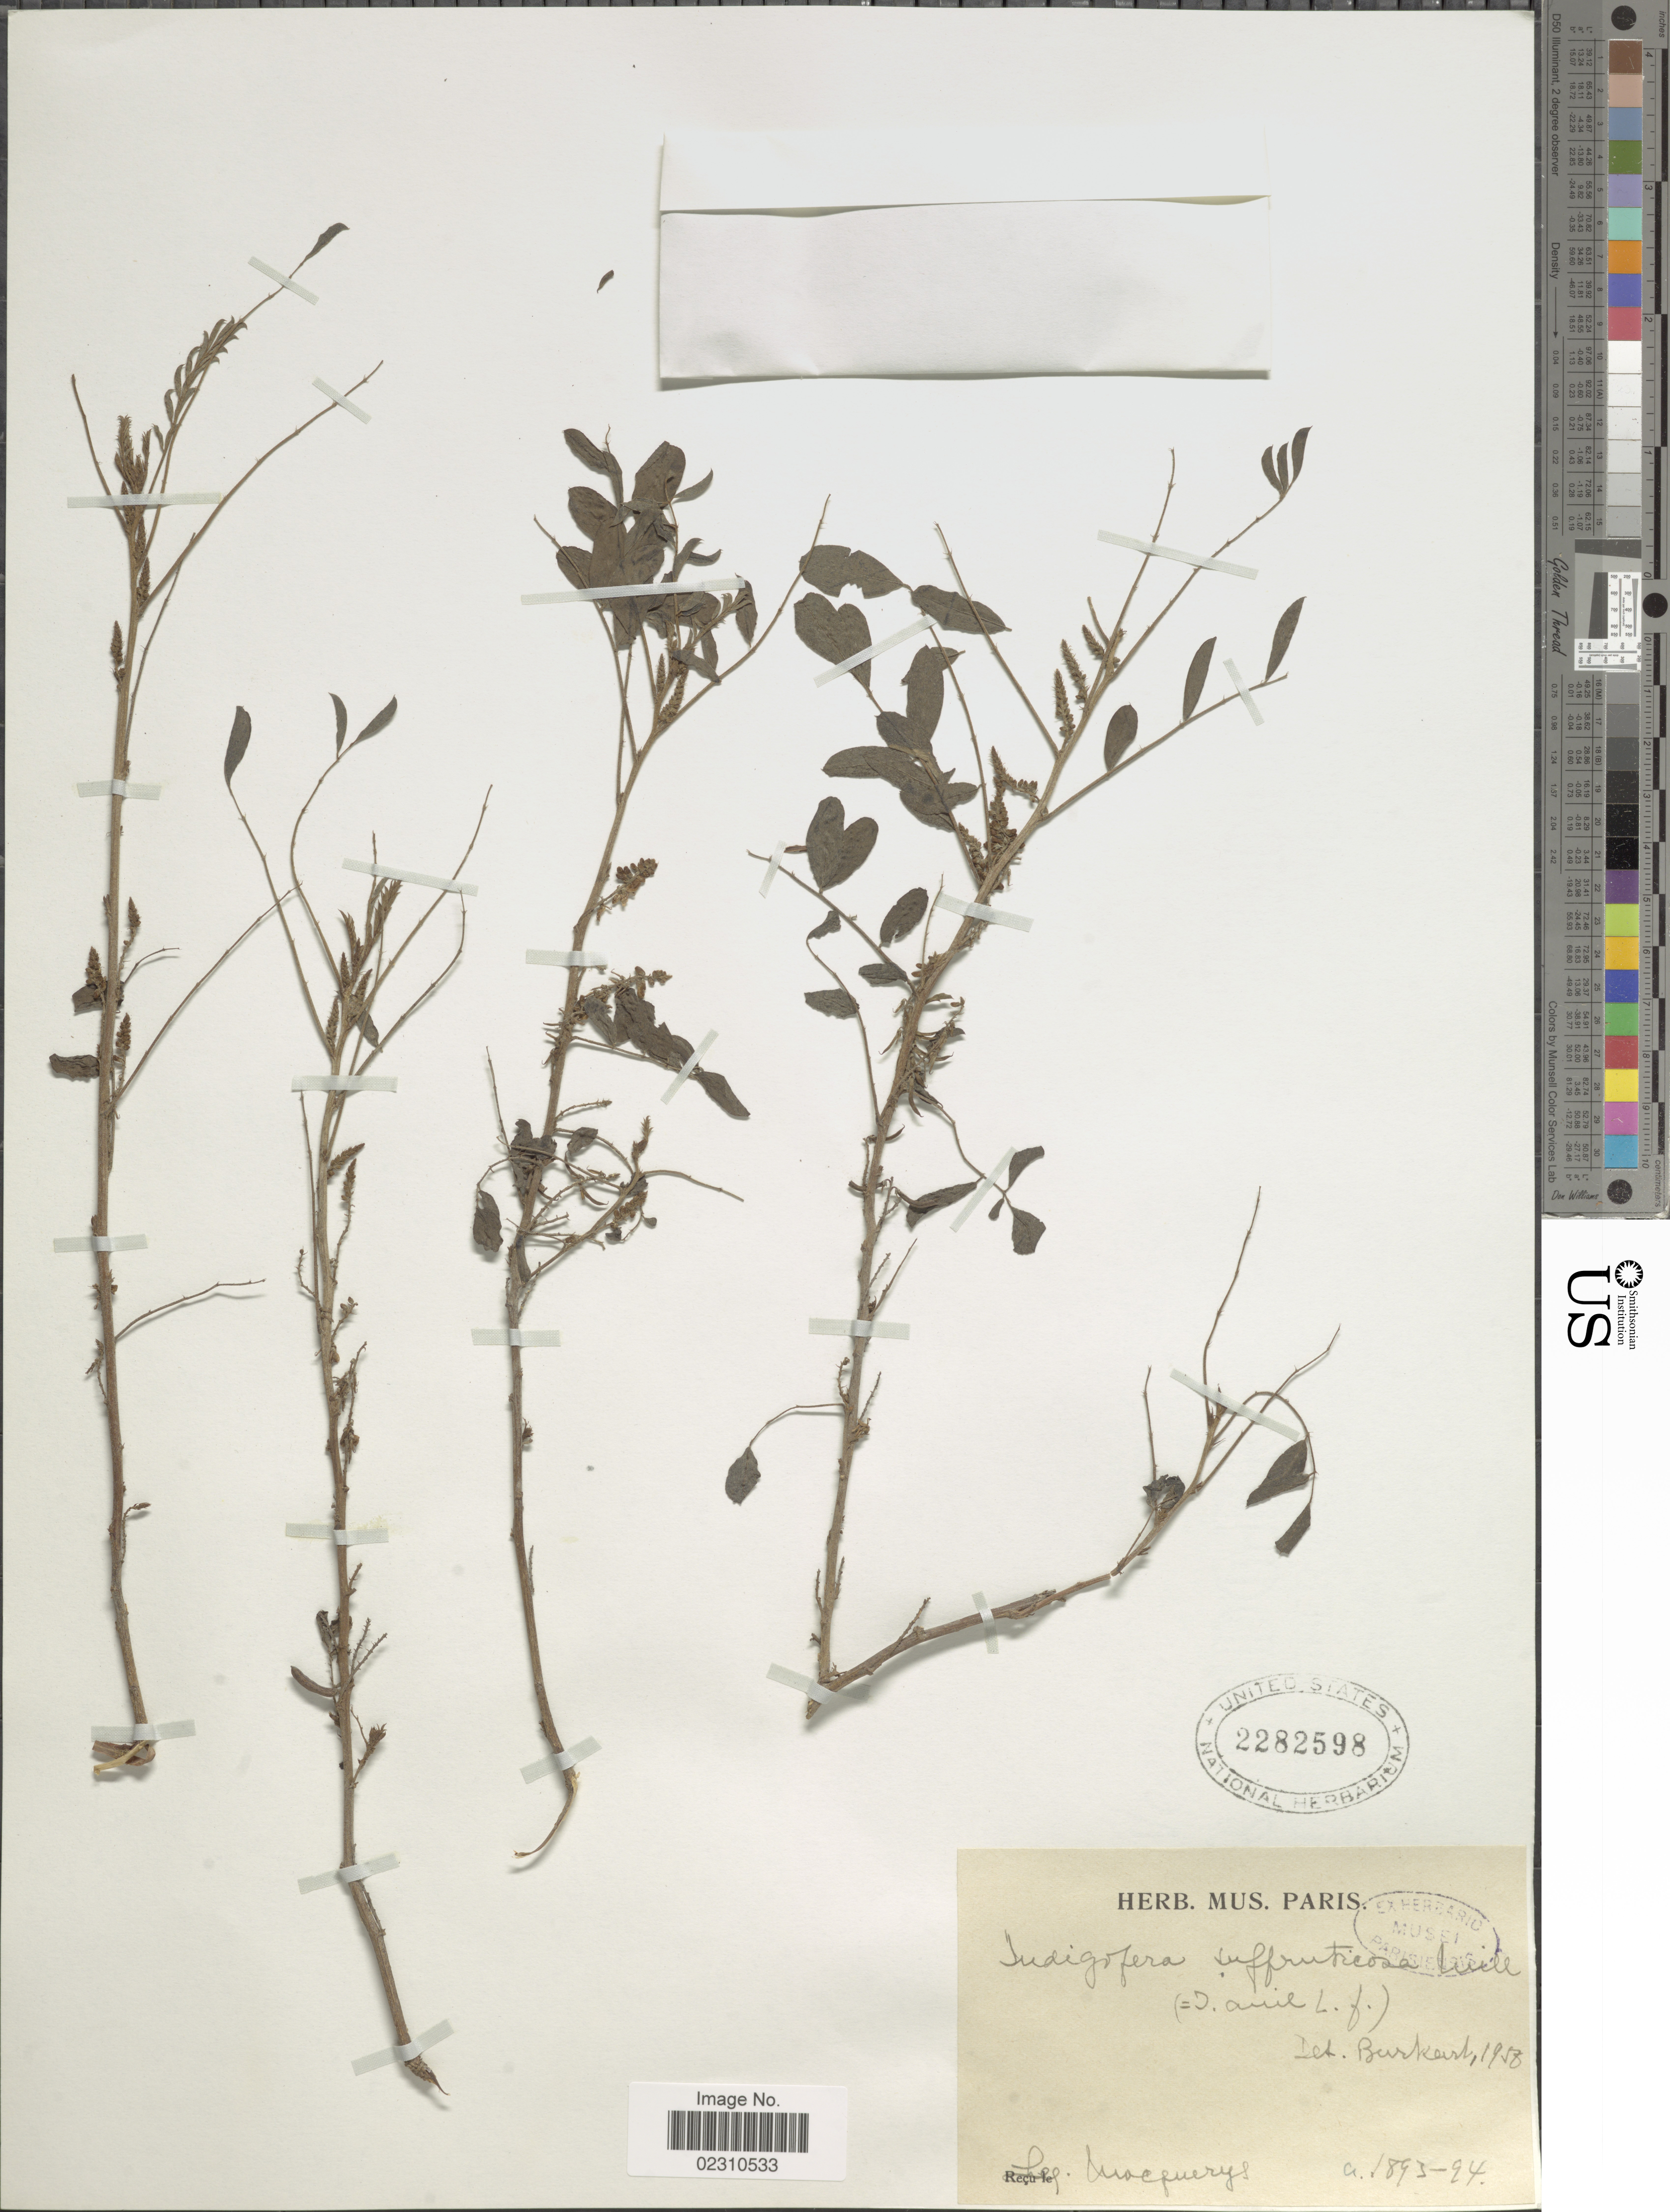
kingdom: Plantae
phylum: Tracheophyta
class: Magnoliopsida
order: Fabales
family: Fabaceae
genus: Indigofera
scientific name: Indigofera suffruticosa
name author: Mill.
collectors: A. Mocquerys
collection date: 1893/1894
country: Venezuela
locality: S.L.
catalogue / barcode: US 2282598